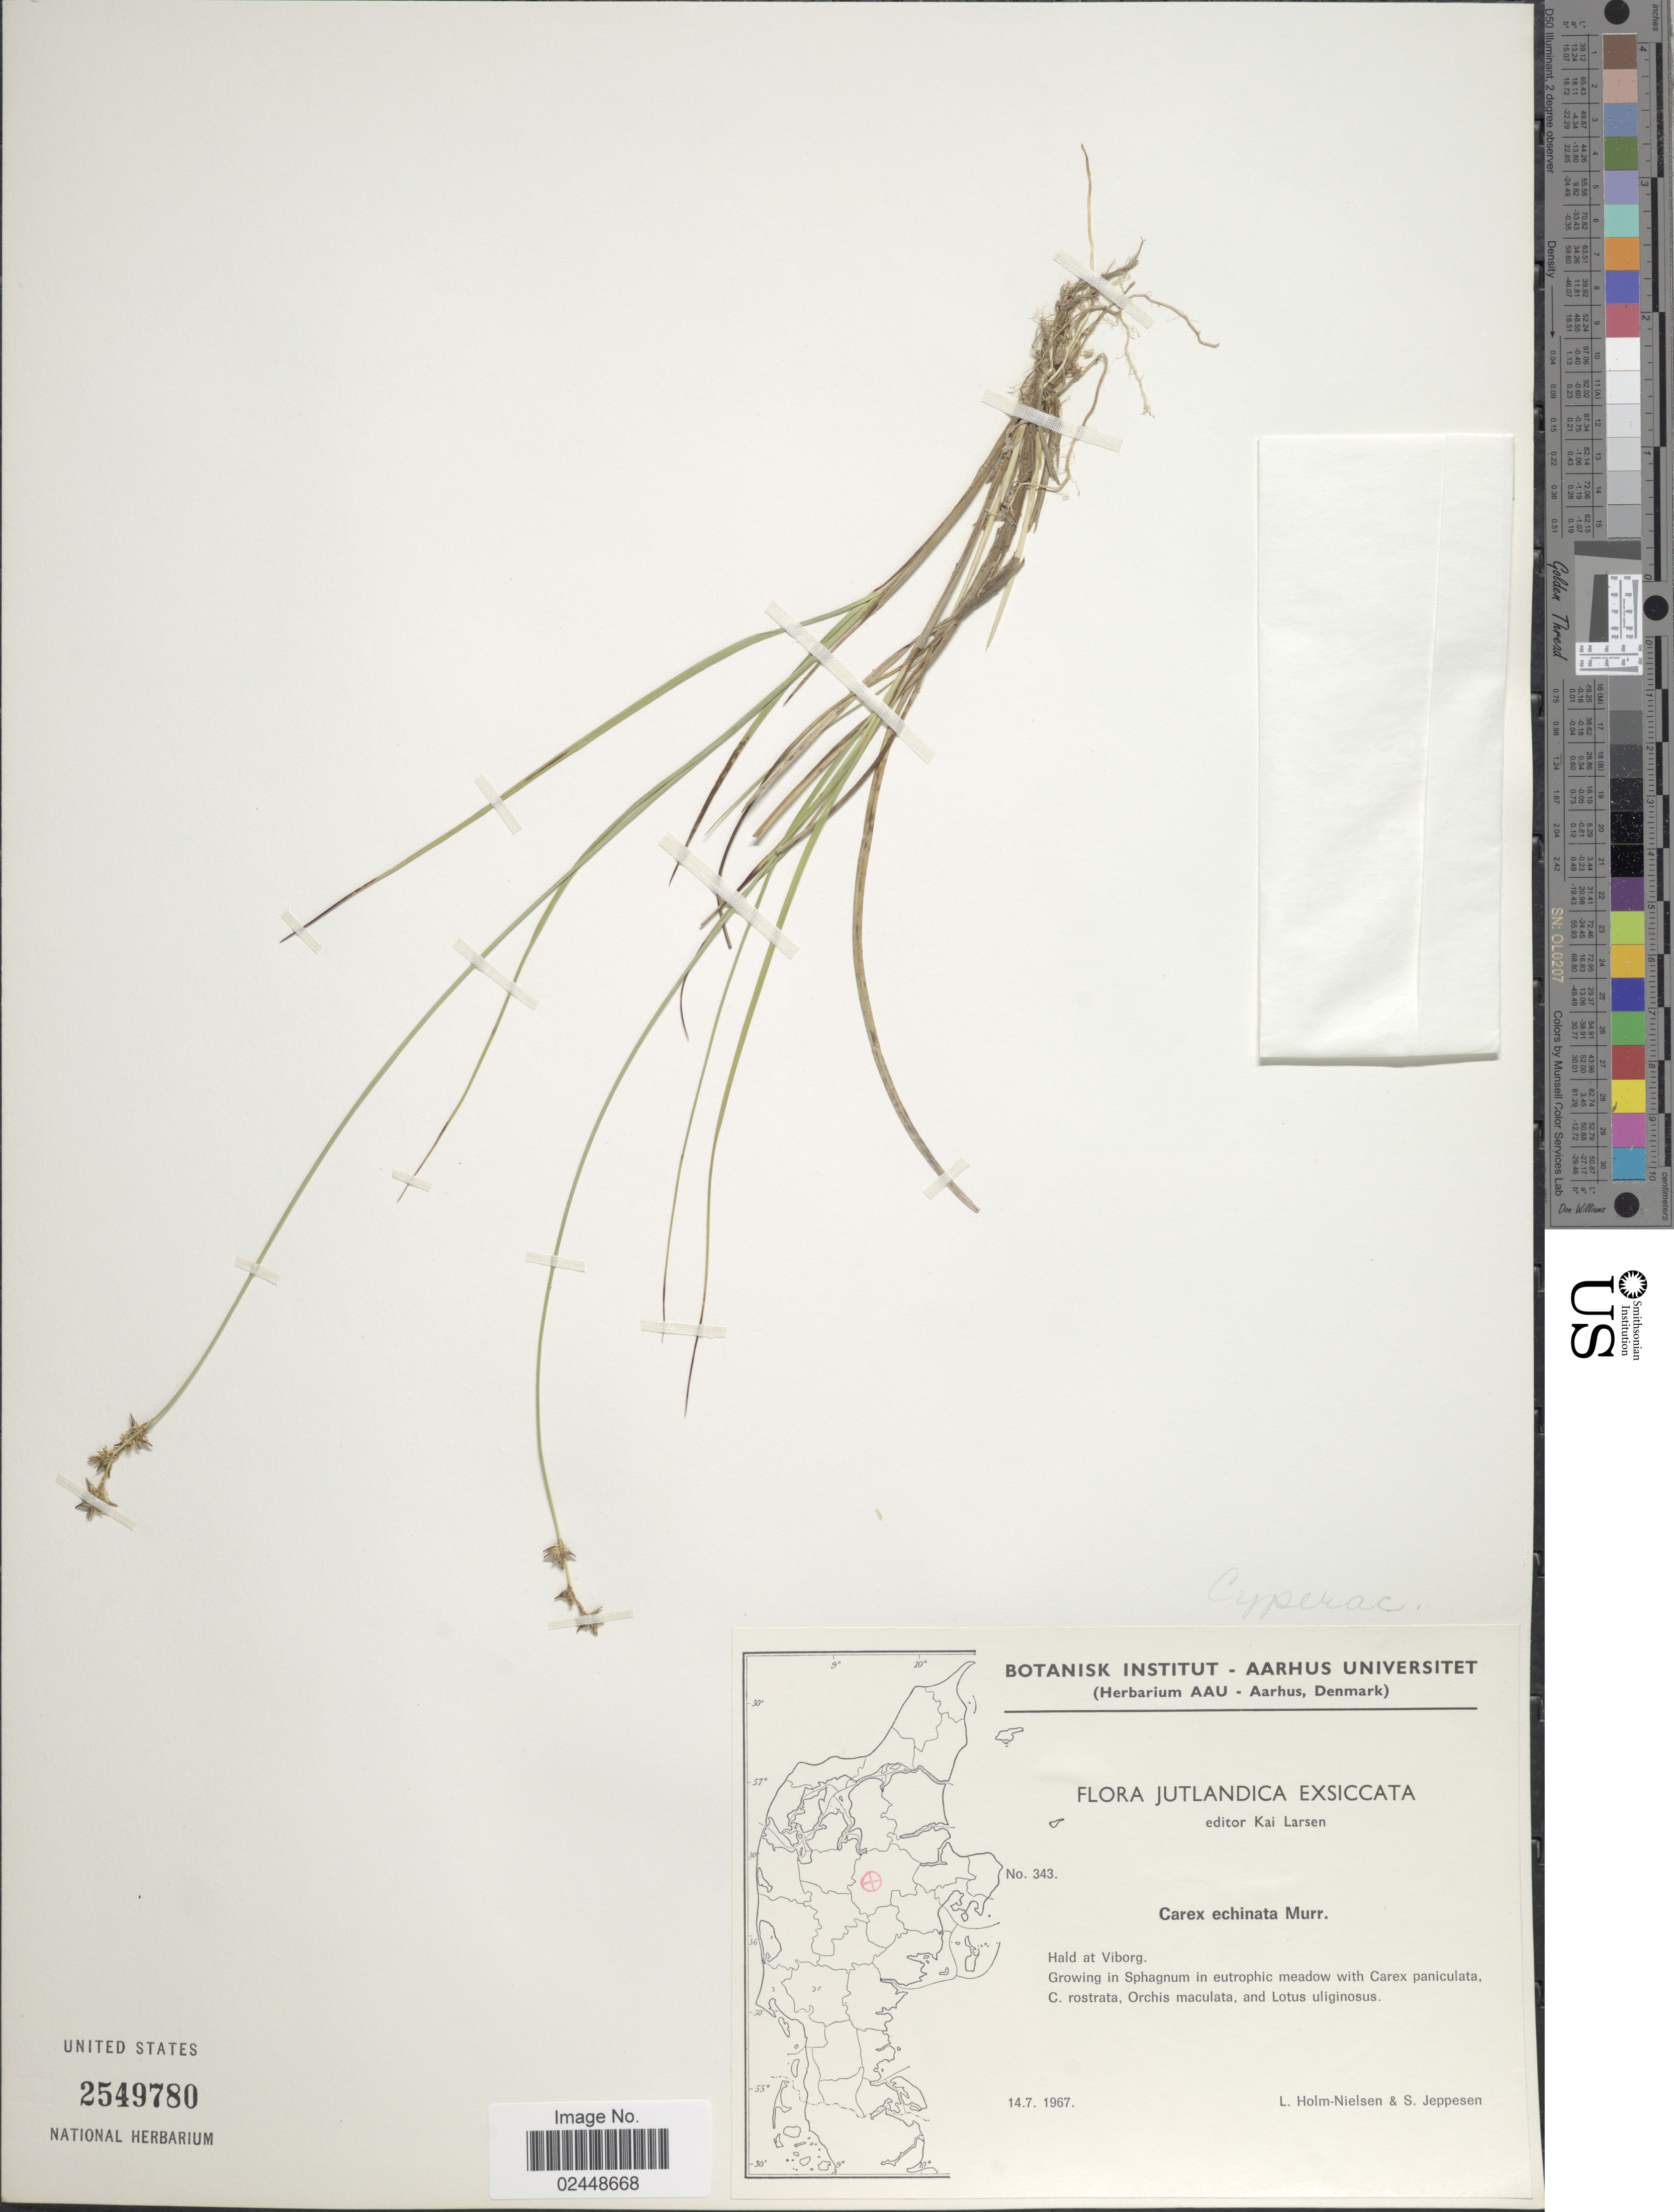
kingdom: Plantae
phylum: Tracheophyta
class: Liliopsida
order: Poales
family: Cyperaceae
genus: Carex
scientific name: Carex echinata subsp. echinata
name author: Murray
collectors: L. Holm-Nielsen & S. Jeppesen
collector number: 343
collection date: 1967-07-14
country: Denmark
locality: Jutlandica. Hald at Viborg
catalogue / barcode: US 2549780